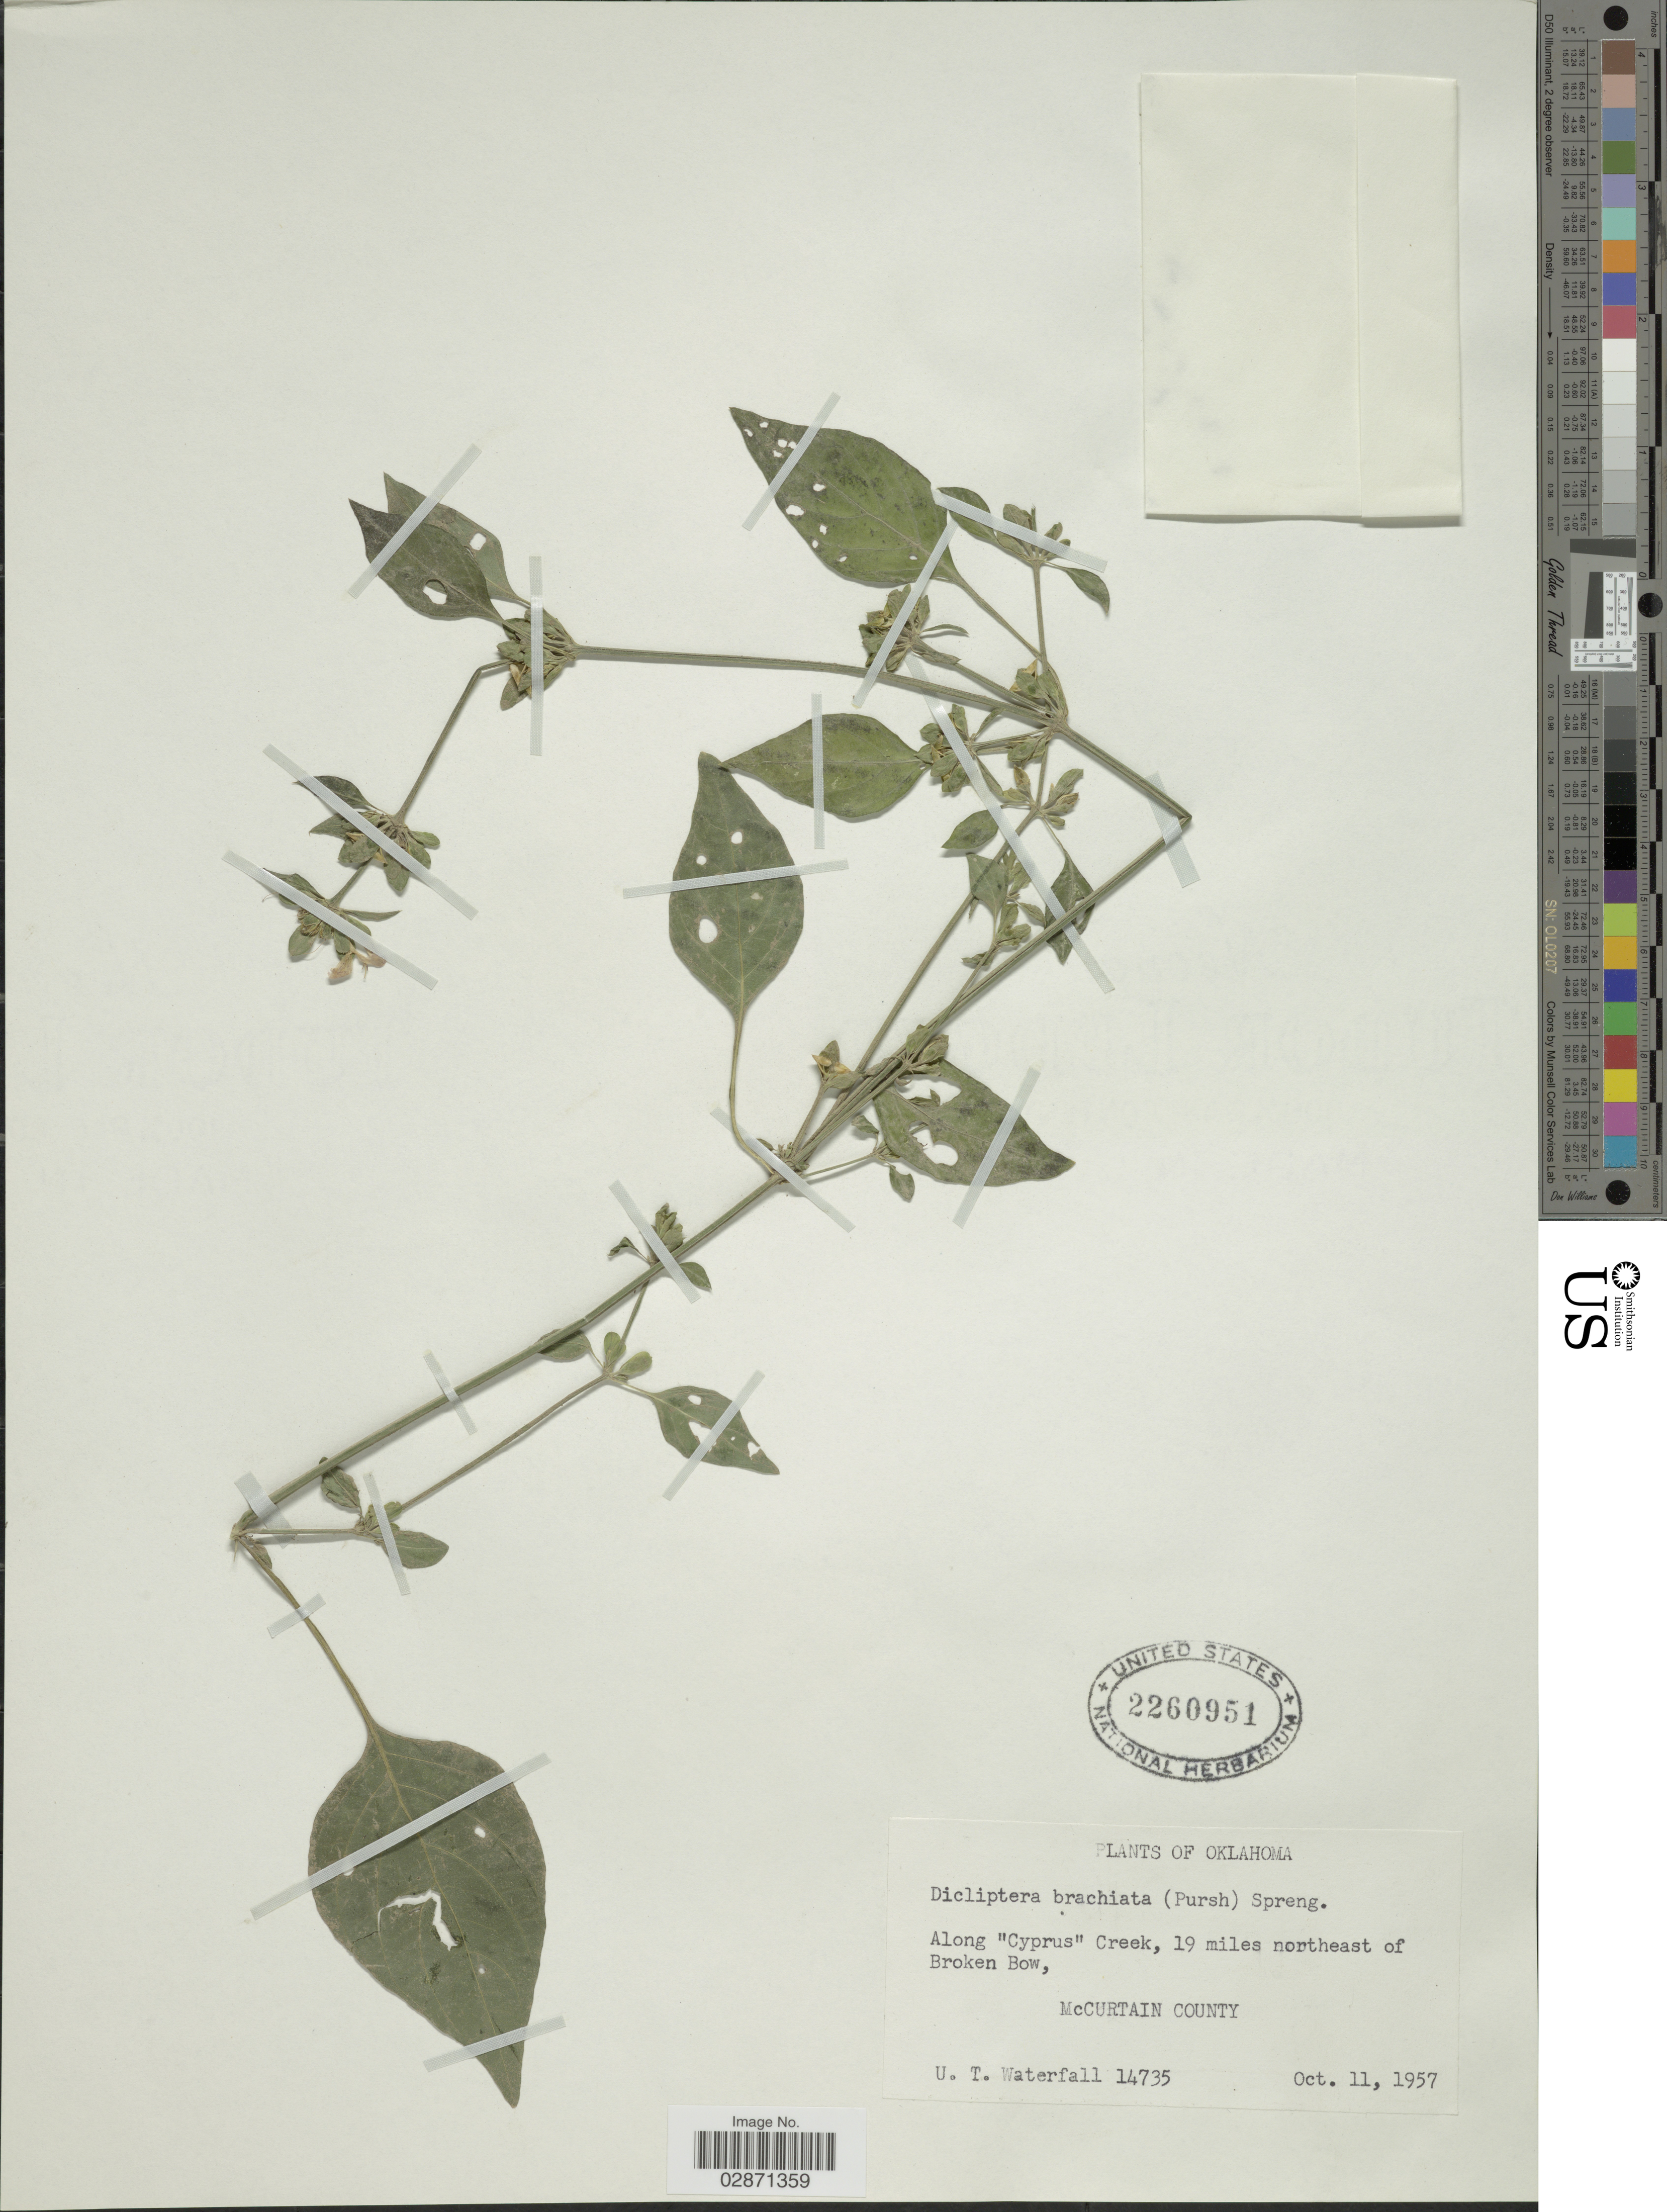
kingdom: Plantae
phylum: Tracheophyta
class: Magnoliopsida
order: Lamiales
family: Acanthaceae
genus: Dicliptera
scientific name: Dicliptera brachiata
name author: (Pursh) Spreng.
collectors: U. T. Waterfall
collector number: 14735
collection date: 1957-10-11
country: United States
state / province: Oklahoma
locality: Along "Cyprus" Creek, 19 miles northeast of Broken Bow, McCurtain County.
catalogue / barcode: US 2260951